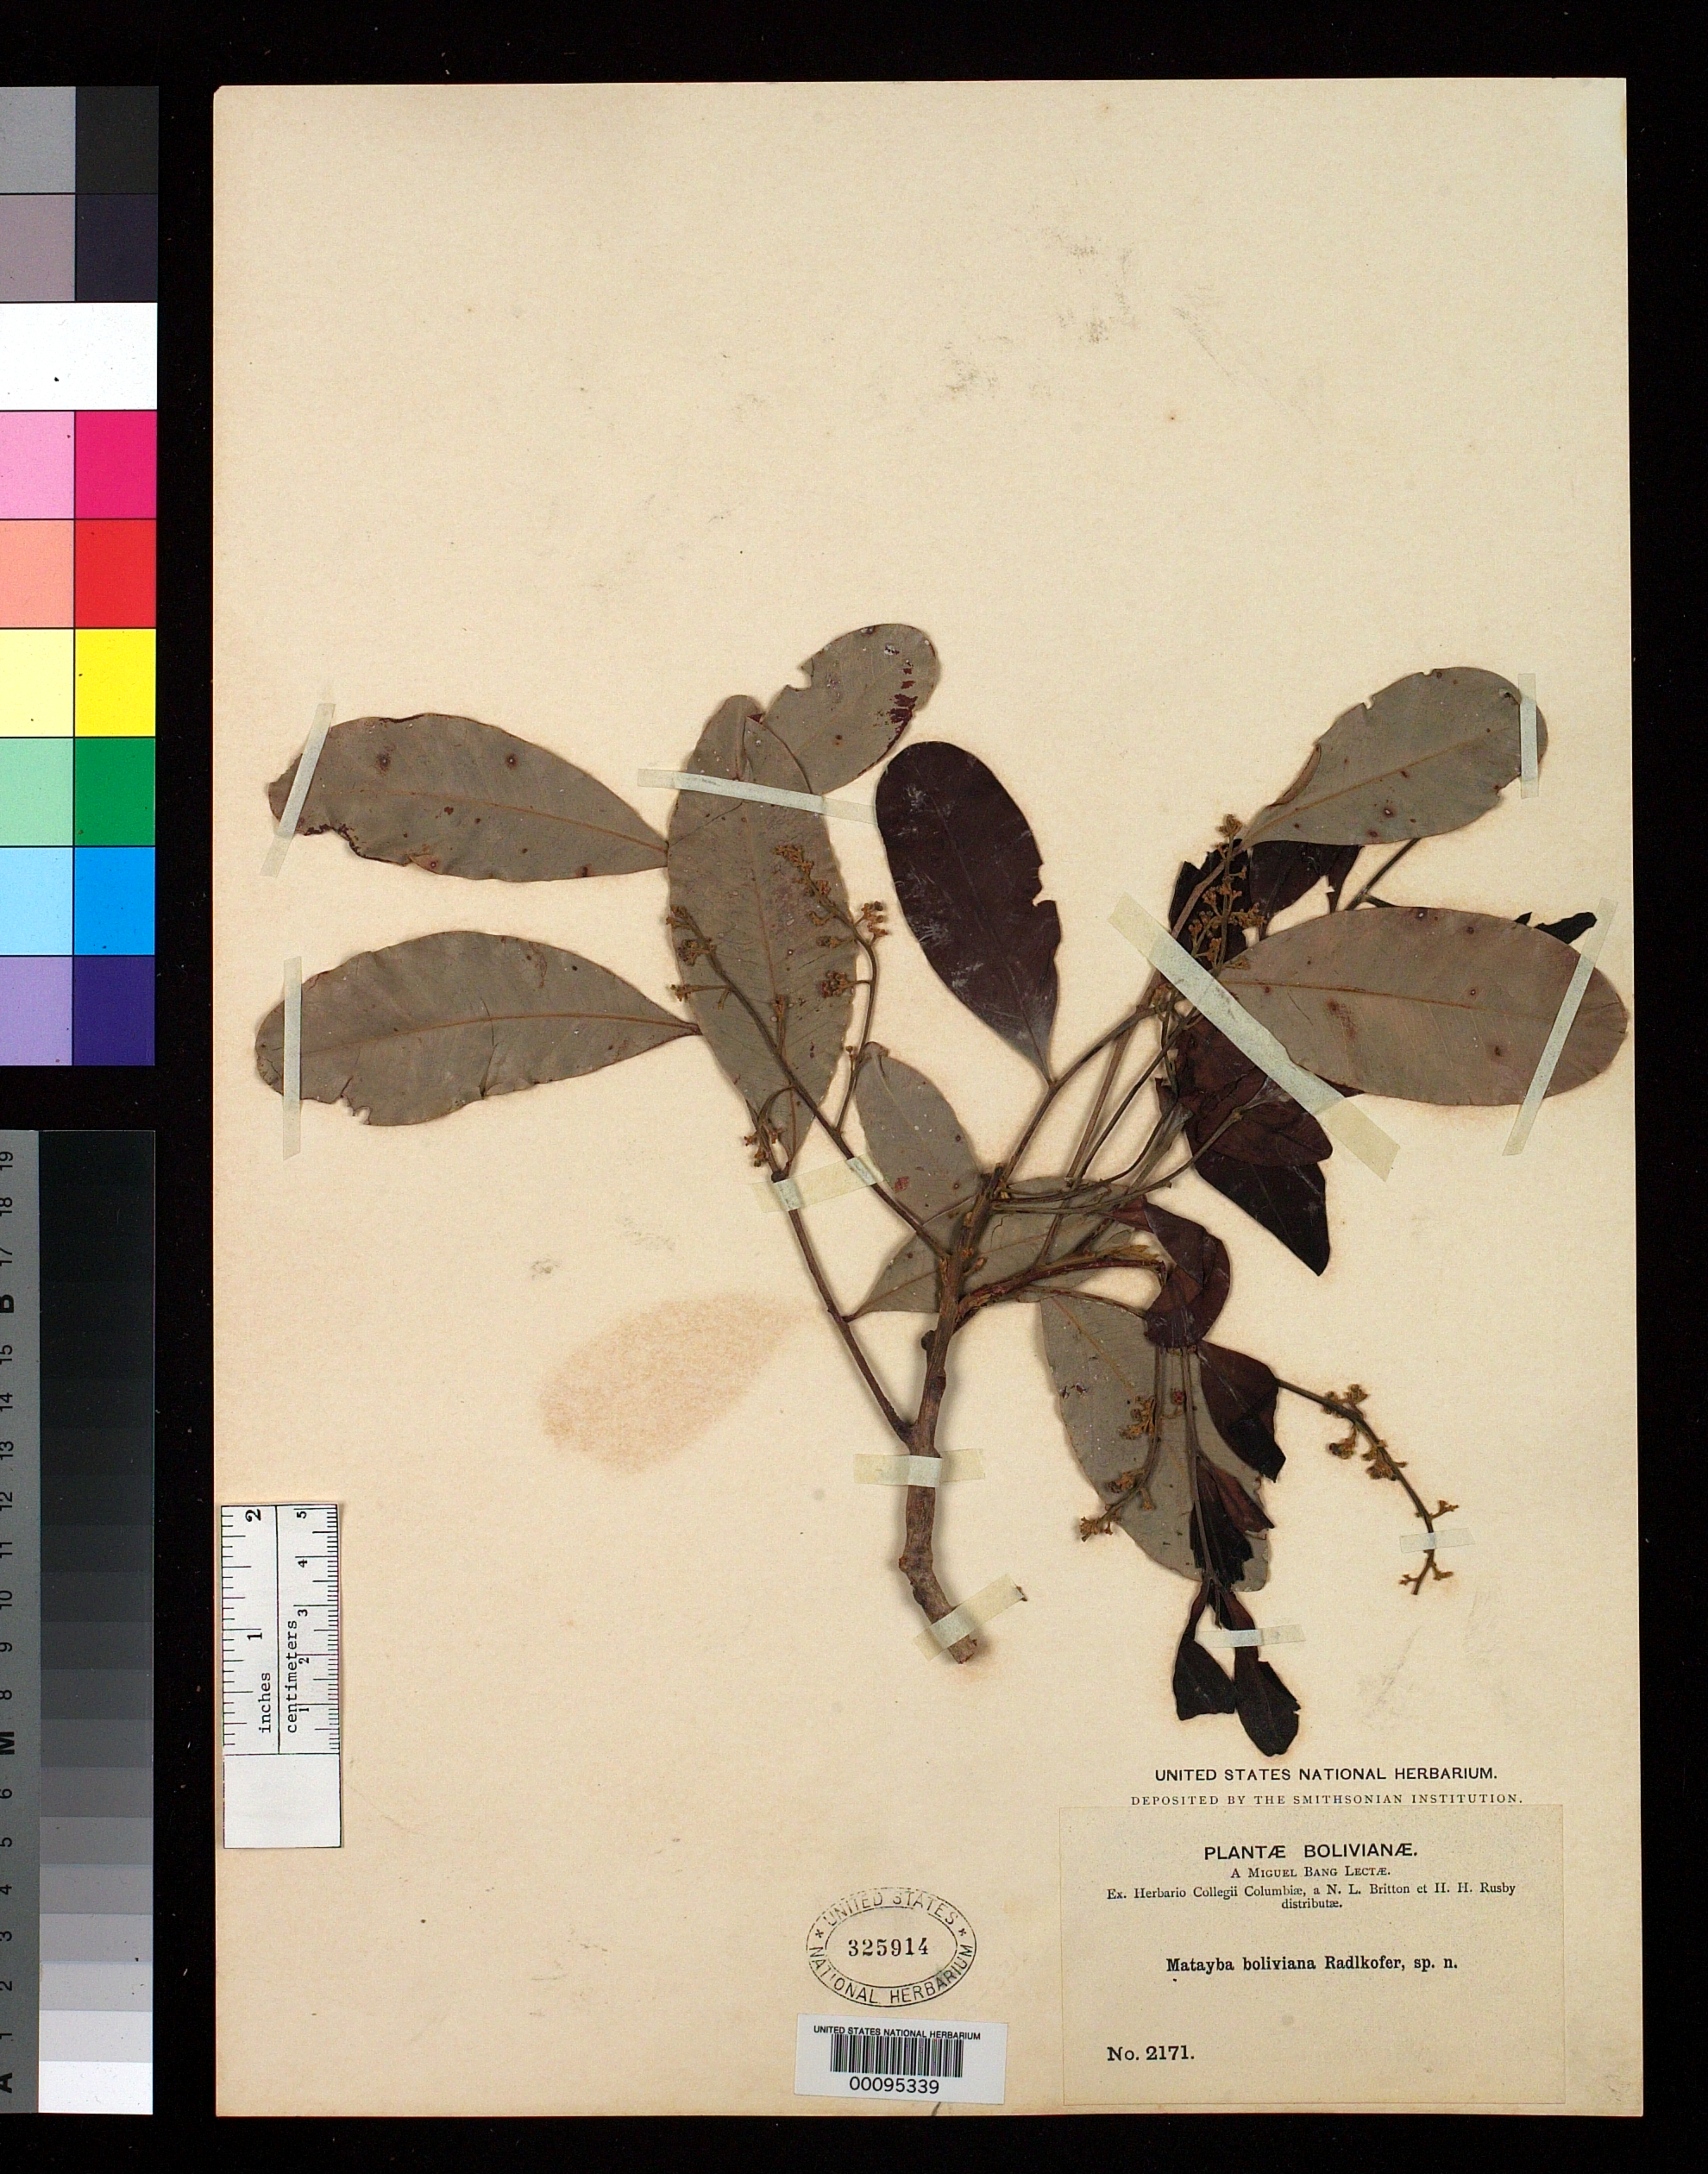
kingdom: Plantae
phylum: Tracheophyta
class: Magnoliopsida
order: Sapindales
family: Sapindaceae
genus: Matayba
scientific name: Matayba boliviana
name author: Radlk.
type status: Type Collection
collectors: M. Bang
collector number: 2171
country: Bolivia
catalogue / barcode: US 325914